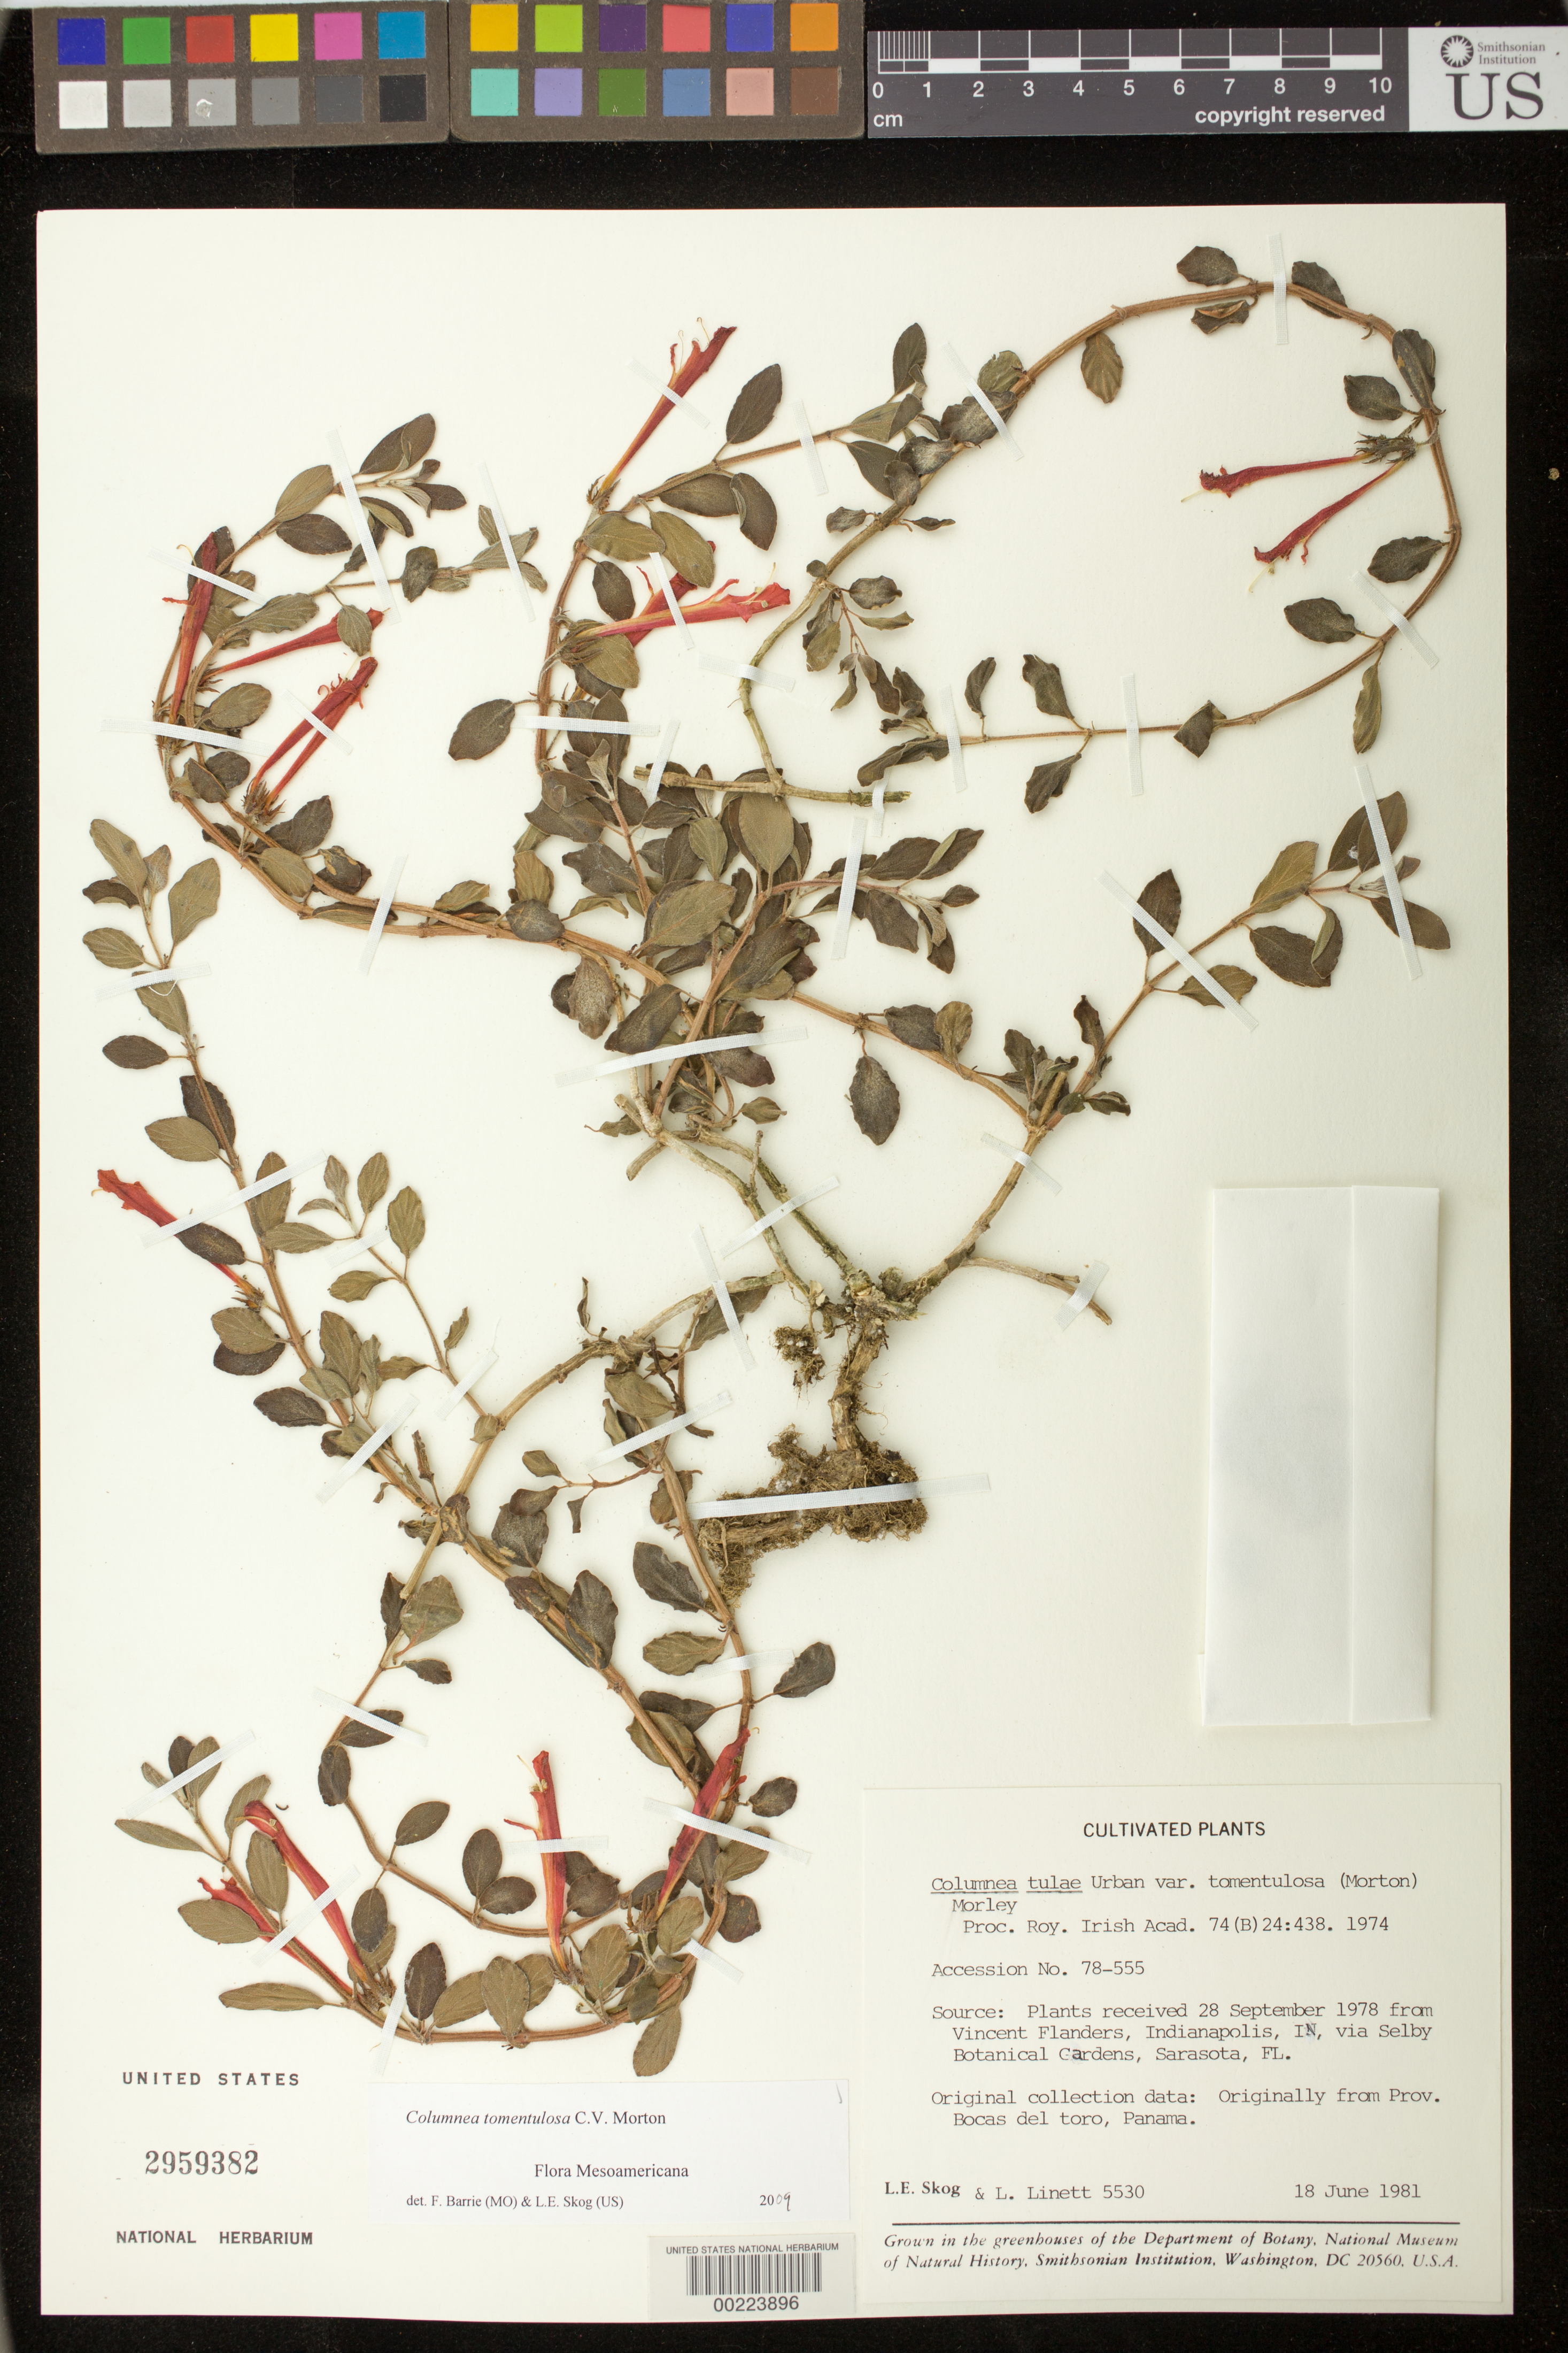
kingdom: Plantae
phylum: Tracheophyta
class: Magnoliopsida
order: Lamiales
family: Gesneriaceae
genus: Columnea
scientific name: Columnea tomentulosa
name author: C.V. Morton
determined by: Barrie, F. R.; Skog, Laurence E.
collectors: L. E. Skog & L. Linett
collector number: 5530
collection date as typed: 18 Jun 1981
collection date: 1981-06-18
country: Panama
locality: Grown in the greenhouses of the Dept. of Botany, National Museum of Natural History, Smithsonian Institution, Washington, DC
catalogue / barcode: US 2959382